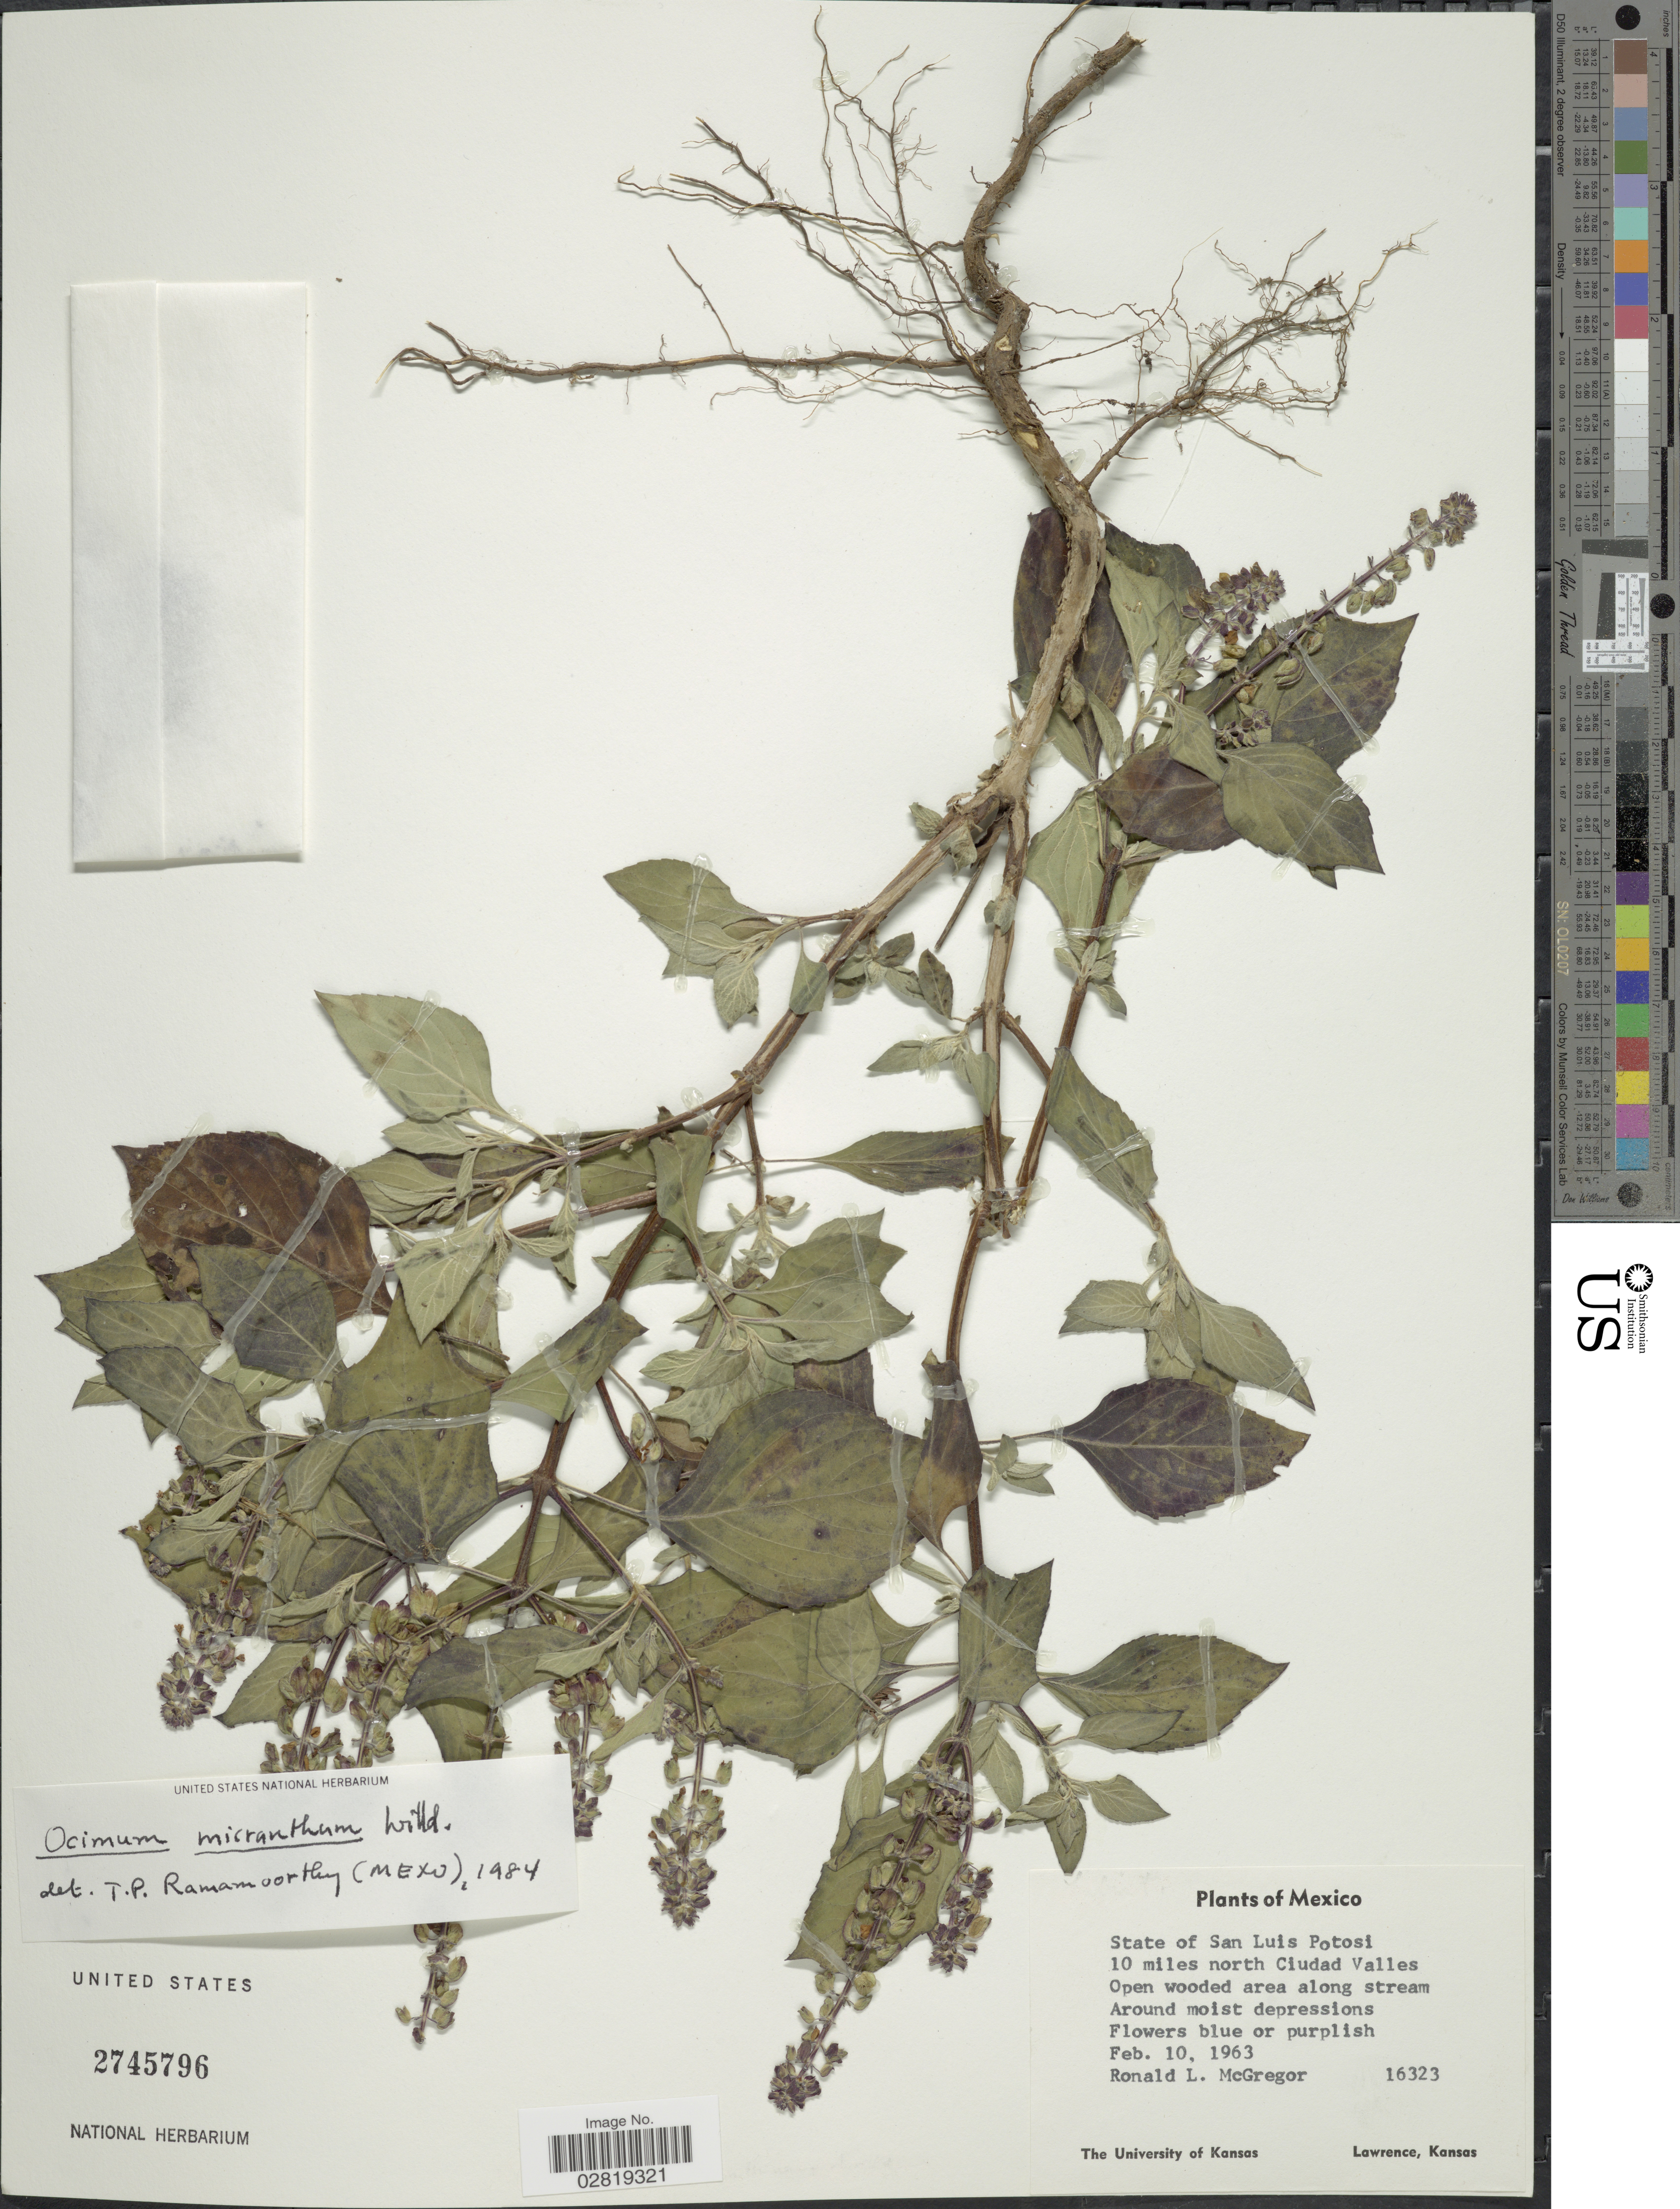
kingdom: Plantae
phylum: Tracheophyta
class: Magnoliopsida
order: Lamiales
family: Lamiaceae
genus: Ocimum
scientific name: Ocimum campechianum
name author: Mill.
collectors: R. McGregor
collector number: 16323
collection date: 1963-02-10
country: Mexico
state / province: San Luis Potosí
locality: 10 miles north Ciudad Valles.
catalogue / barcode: US 2745796